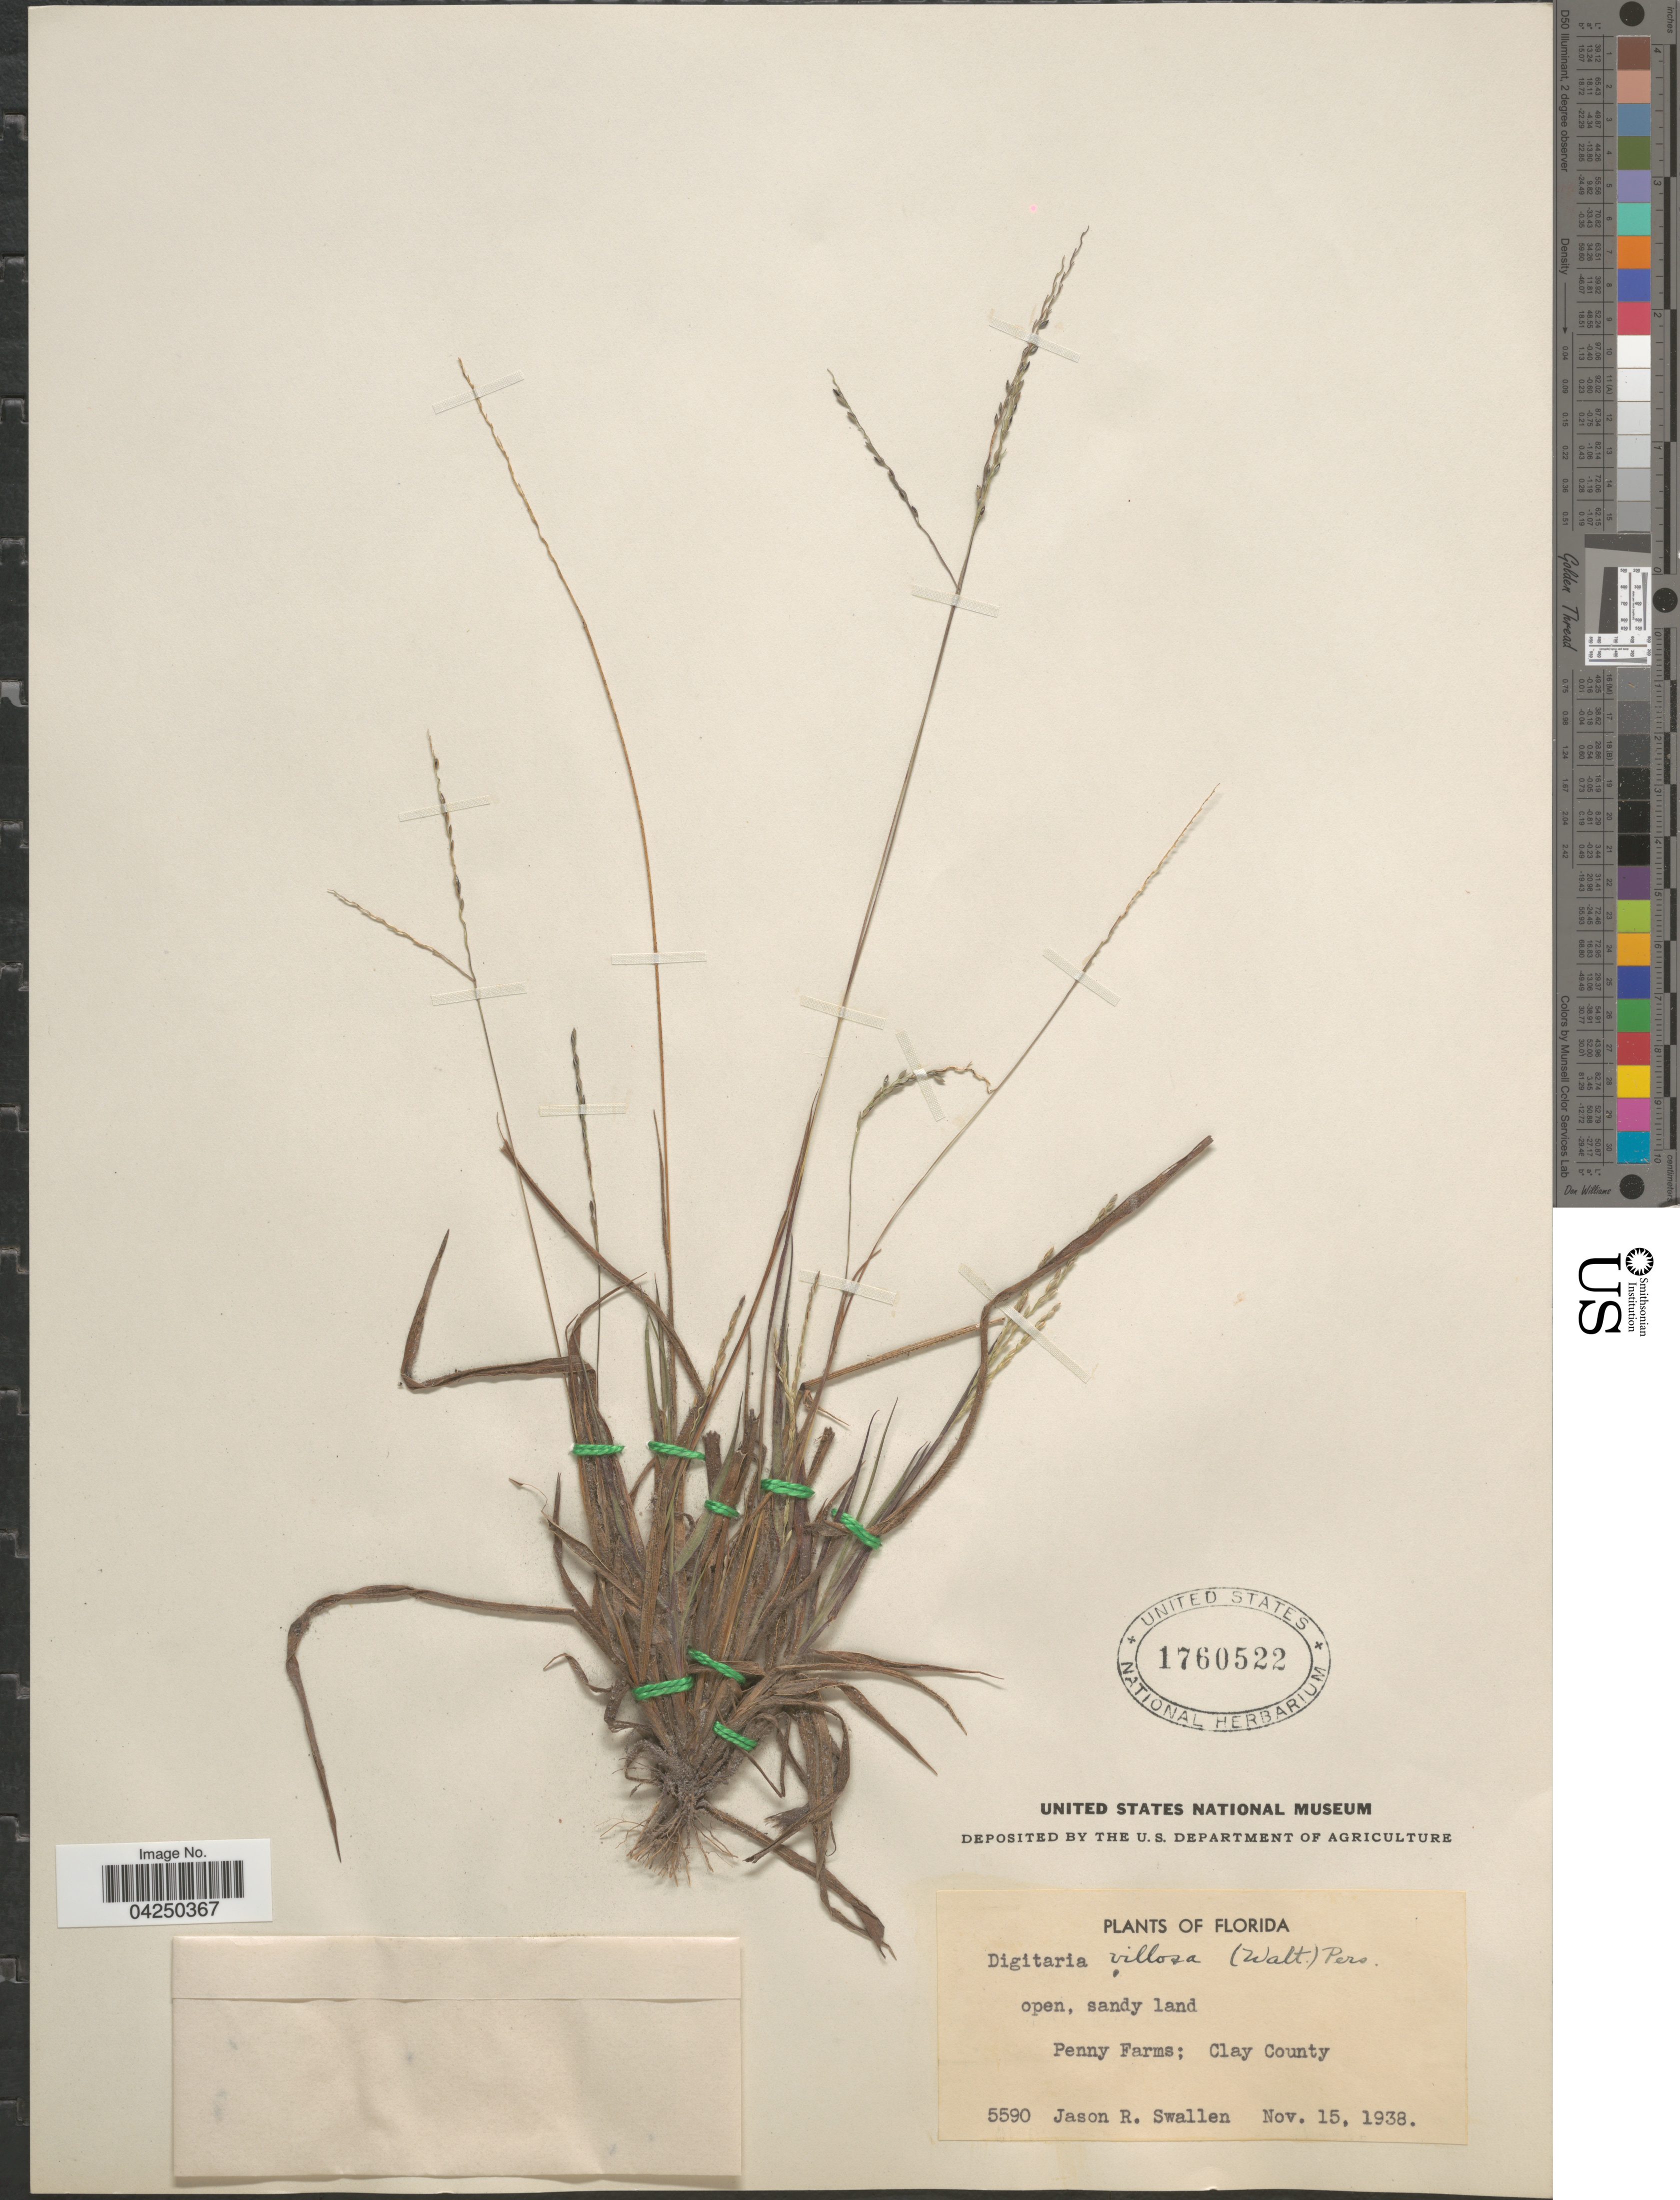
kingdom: Plantae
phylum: Tracheophyta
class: Liliopsida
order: Poales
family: Poaceae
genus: Digitaria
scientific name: Digitaria villosa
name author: (Walter) Pers.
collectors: J. R. Swallen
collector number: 5590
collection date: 1938-11-15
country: United States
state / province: Florida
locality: Open, sandy land. Penny Farms; Clay County.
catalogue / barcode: US 1760522